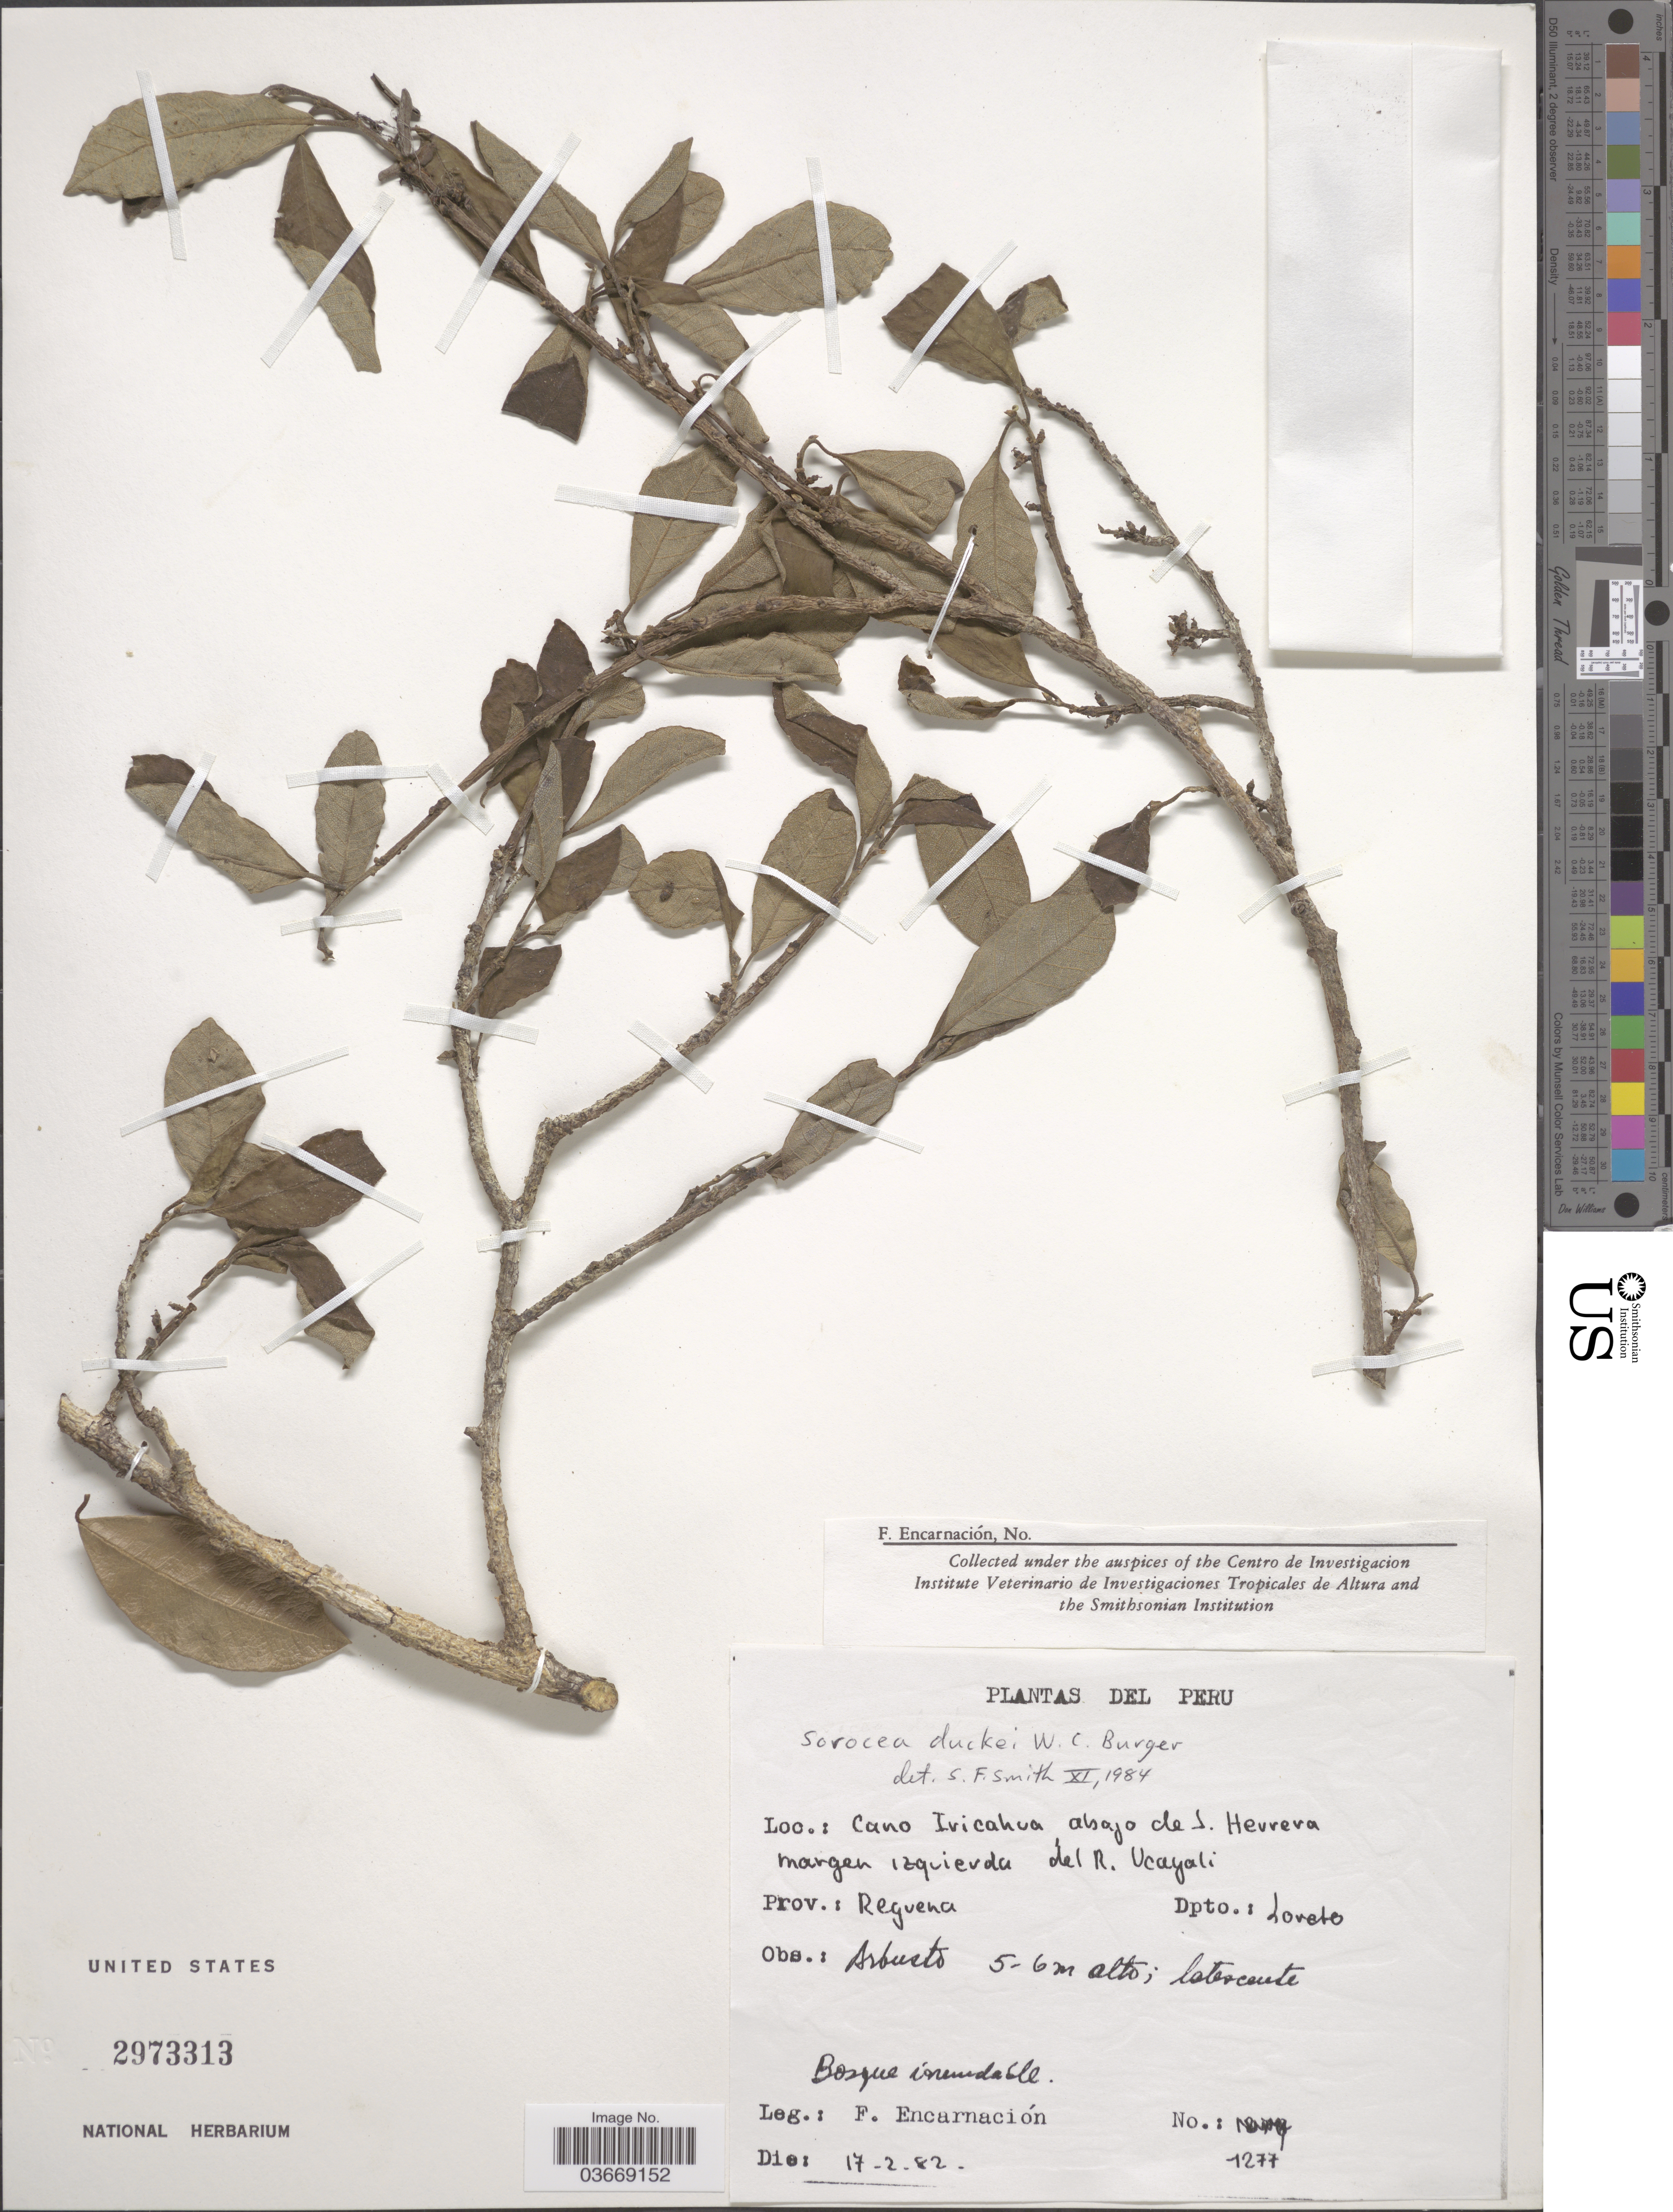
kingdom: Plantae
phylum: Tracheophyta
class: Magnoliopsida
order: Rosales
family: Moraceae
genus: Sorocea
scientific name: Sorocea duckei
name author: W.C. Burger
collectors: F. Encarnación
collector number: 1277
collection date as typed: Transcribed d/m/y: 17/2/82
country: Peru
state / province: Loreto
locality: Cano Iricahua abajo de S. Herrera margen izquierda del R. Ucayali. Prov.: Reguena, Dpto.: Loreto.*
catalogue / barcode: US 2973313